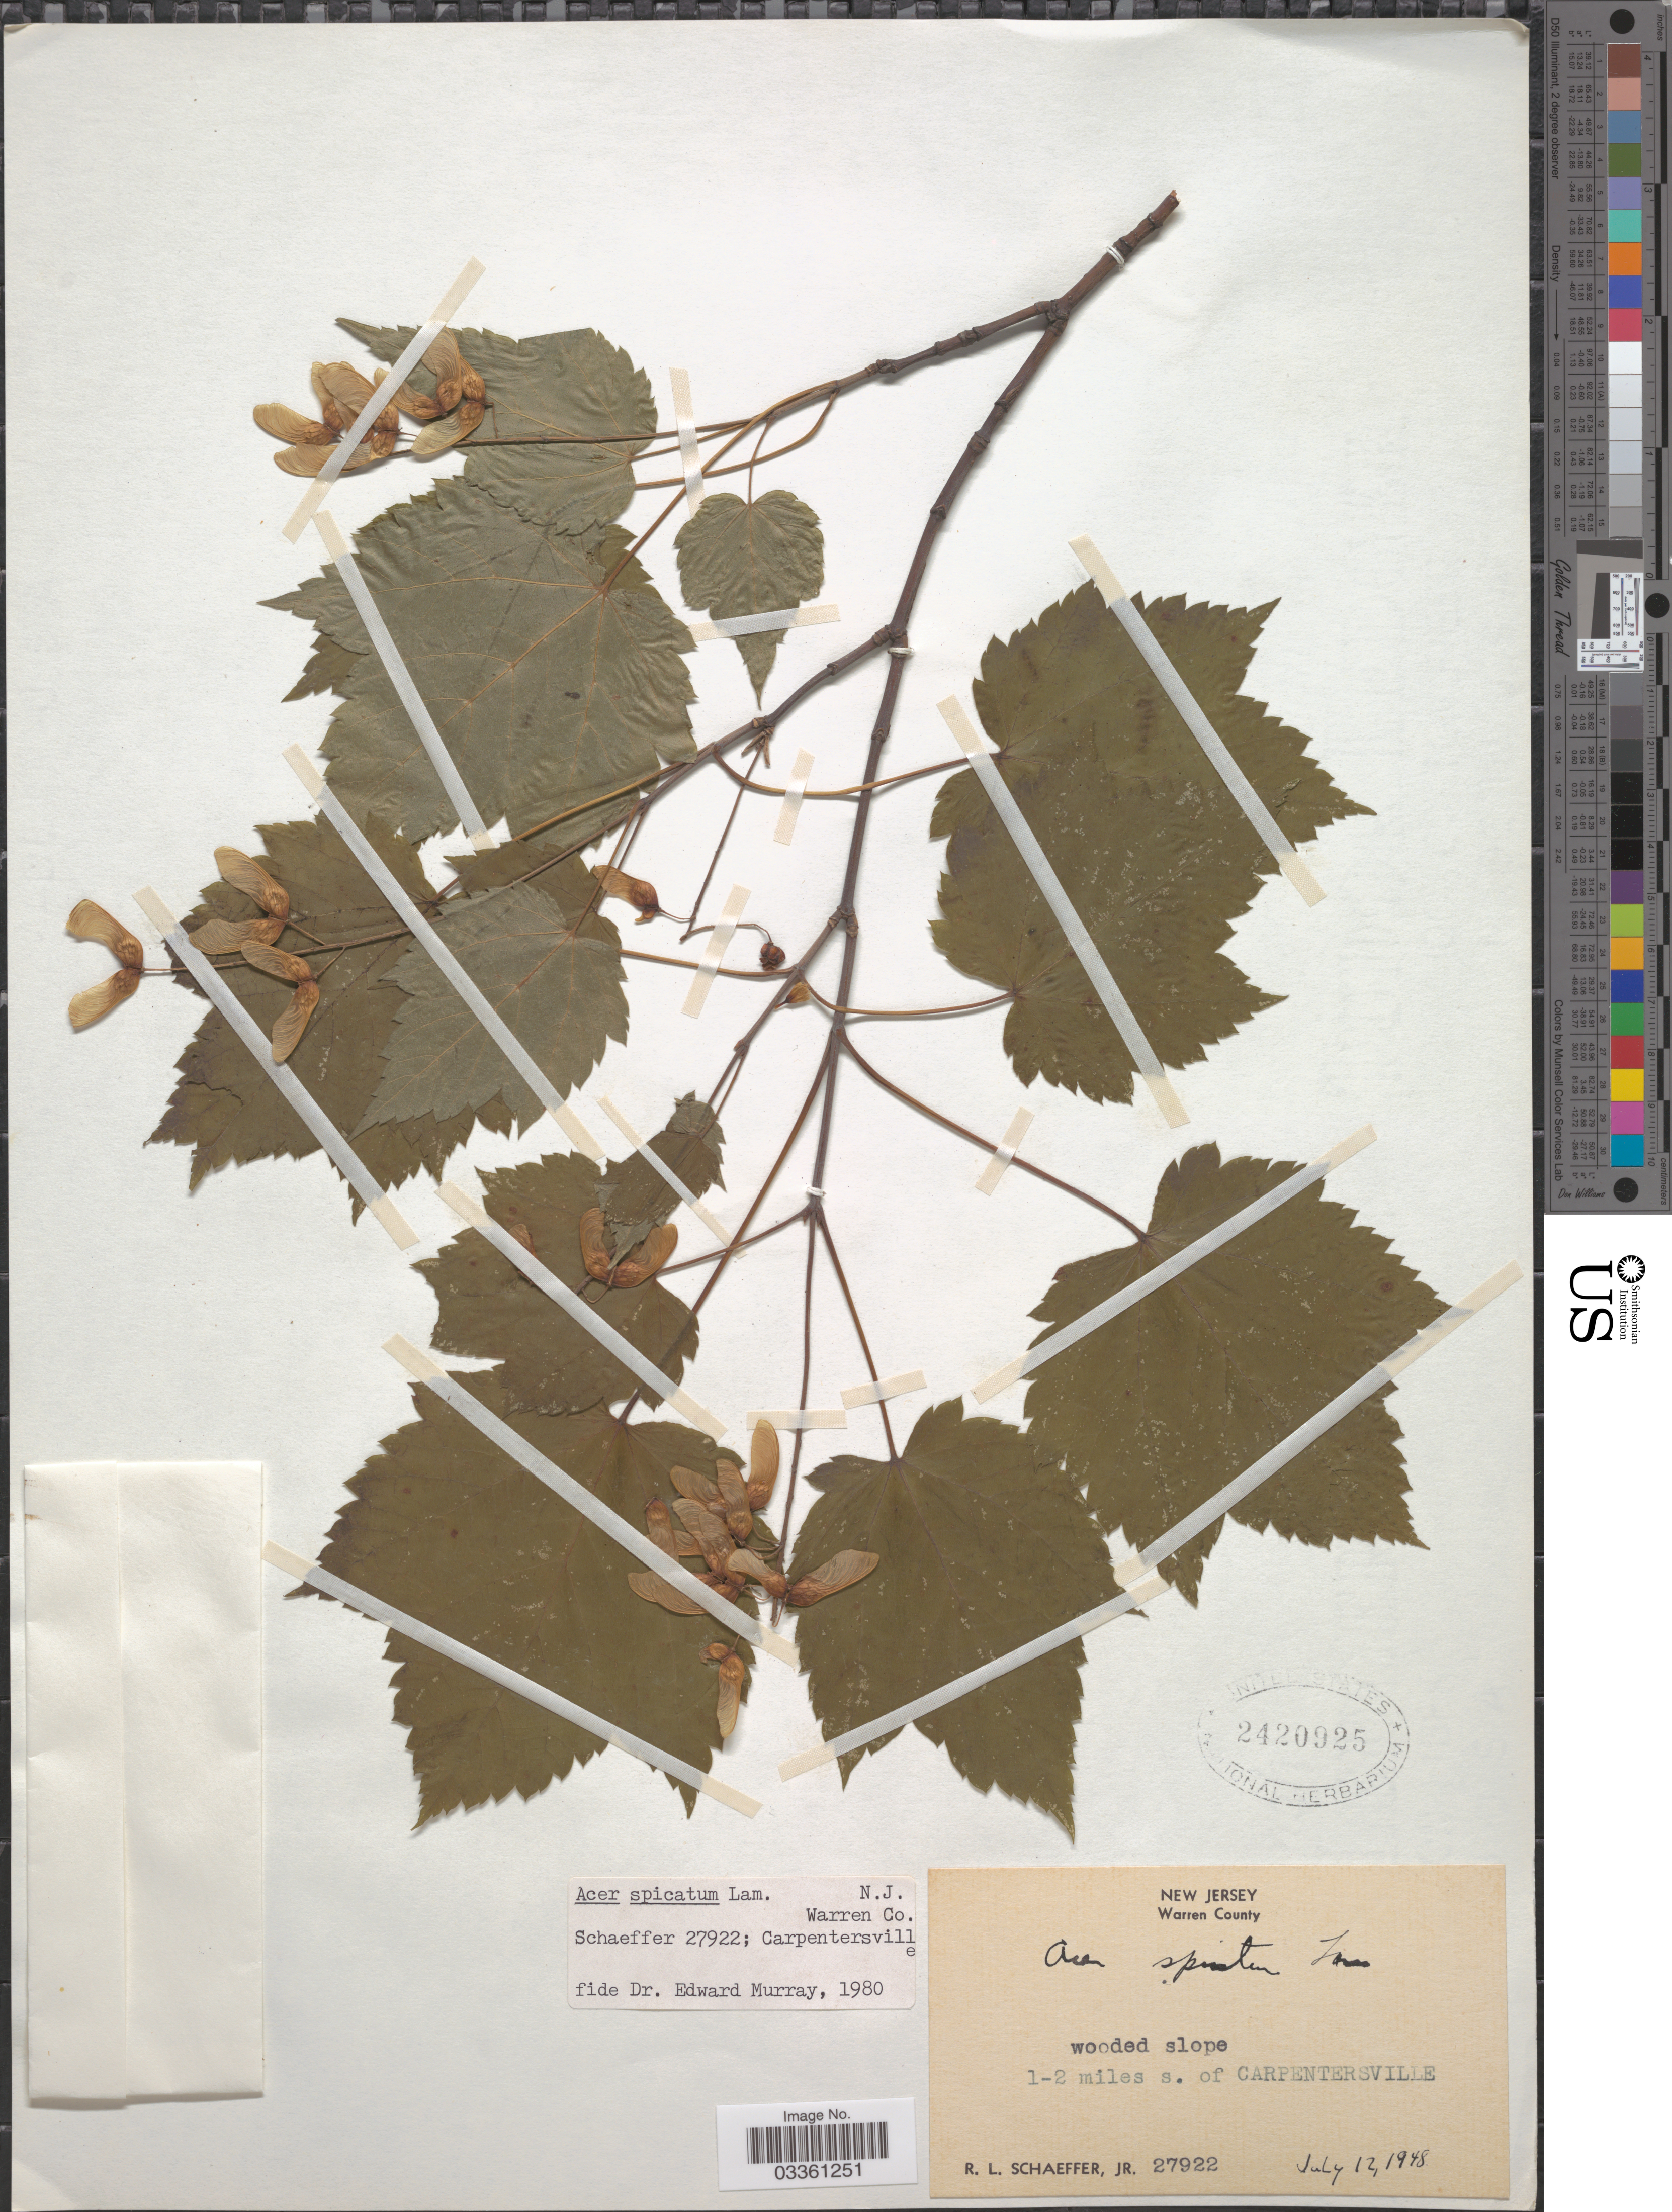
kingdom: Plantae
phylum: Tracheophyta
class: Magnoliopsida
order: Sapindales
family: Sapindaceae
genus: Acer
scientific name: Acer spicatum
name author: Lam.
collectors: R. L. Schaeffer Jr.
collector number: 27922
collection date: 1948-07-12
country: United States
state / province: New Jersey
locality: Warren County, 1-2 miles s. of Carpentersville.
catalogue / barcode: US 2420925